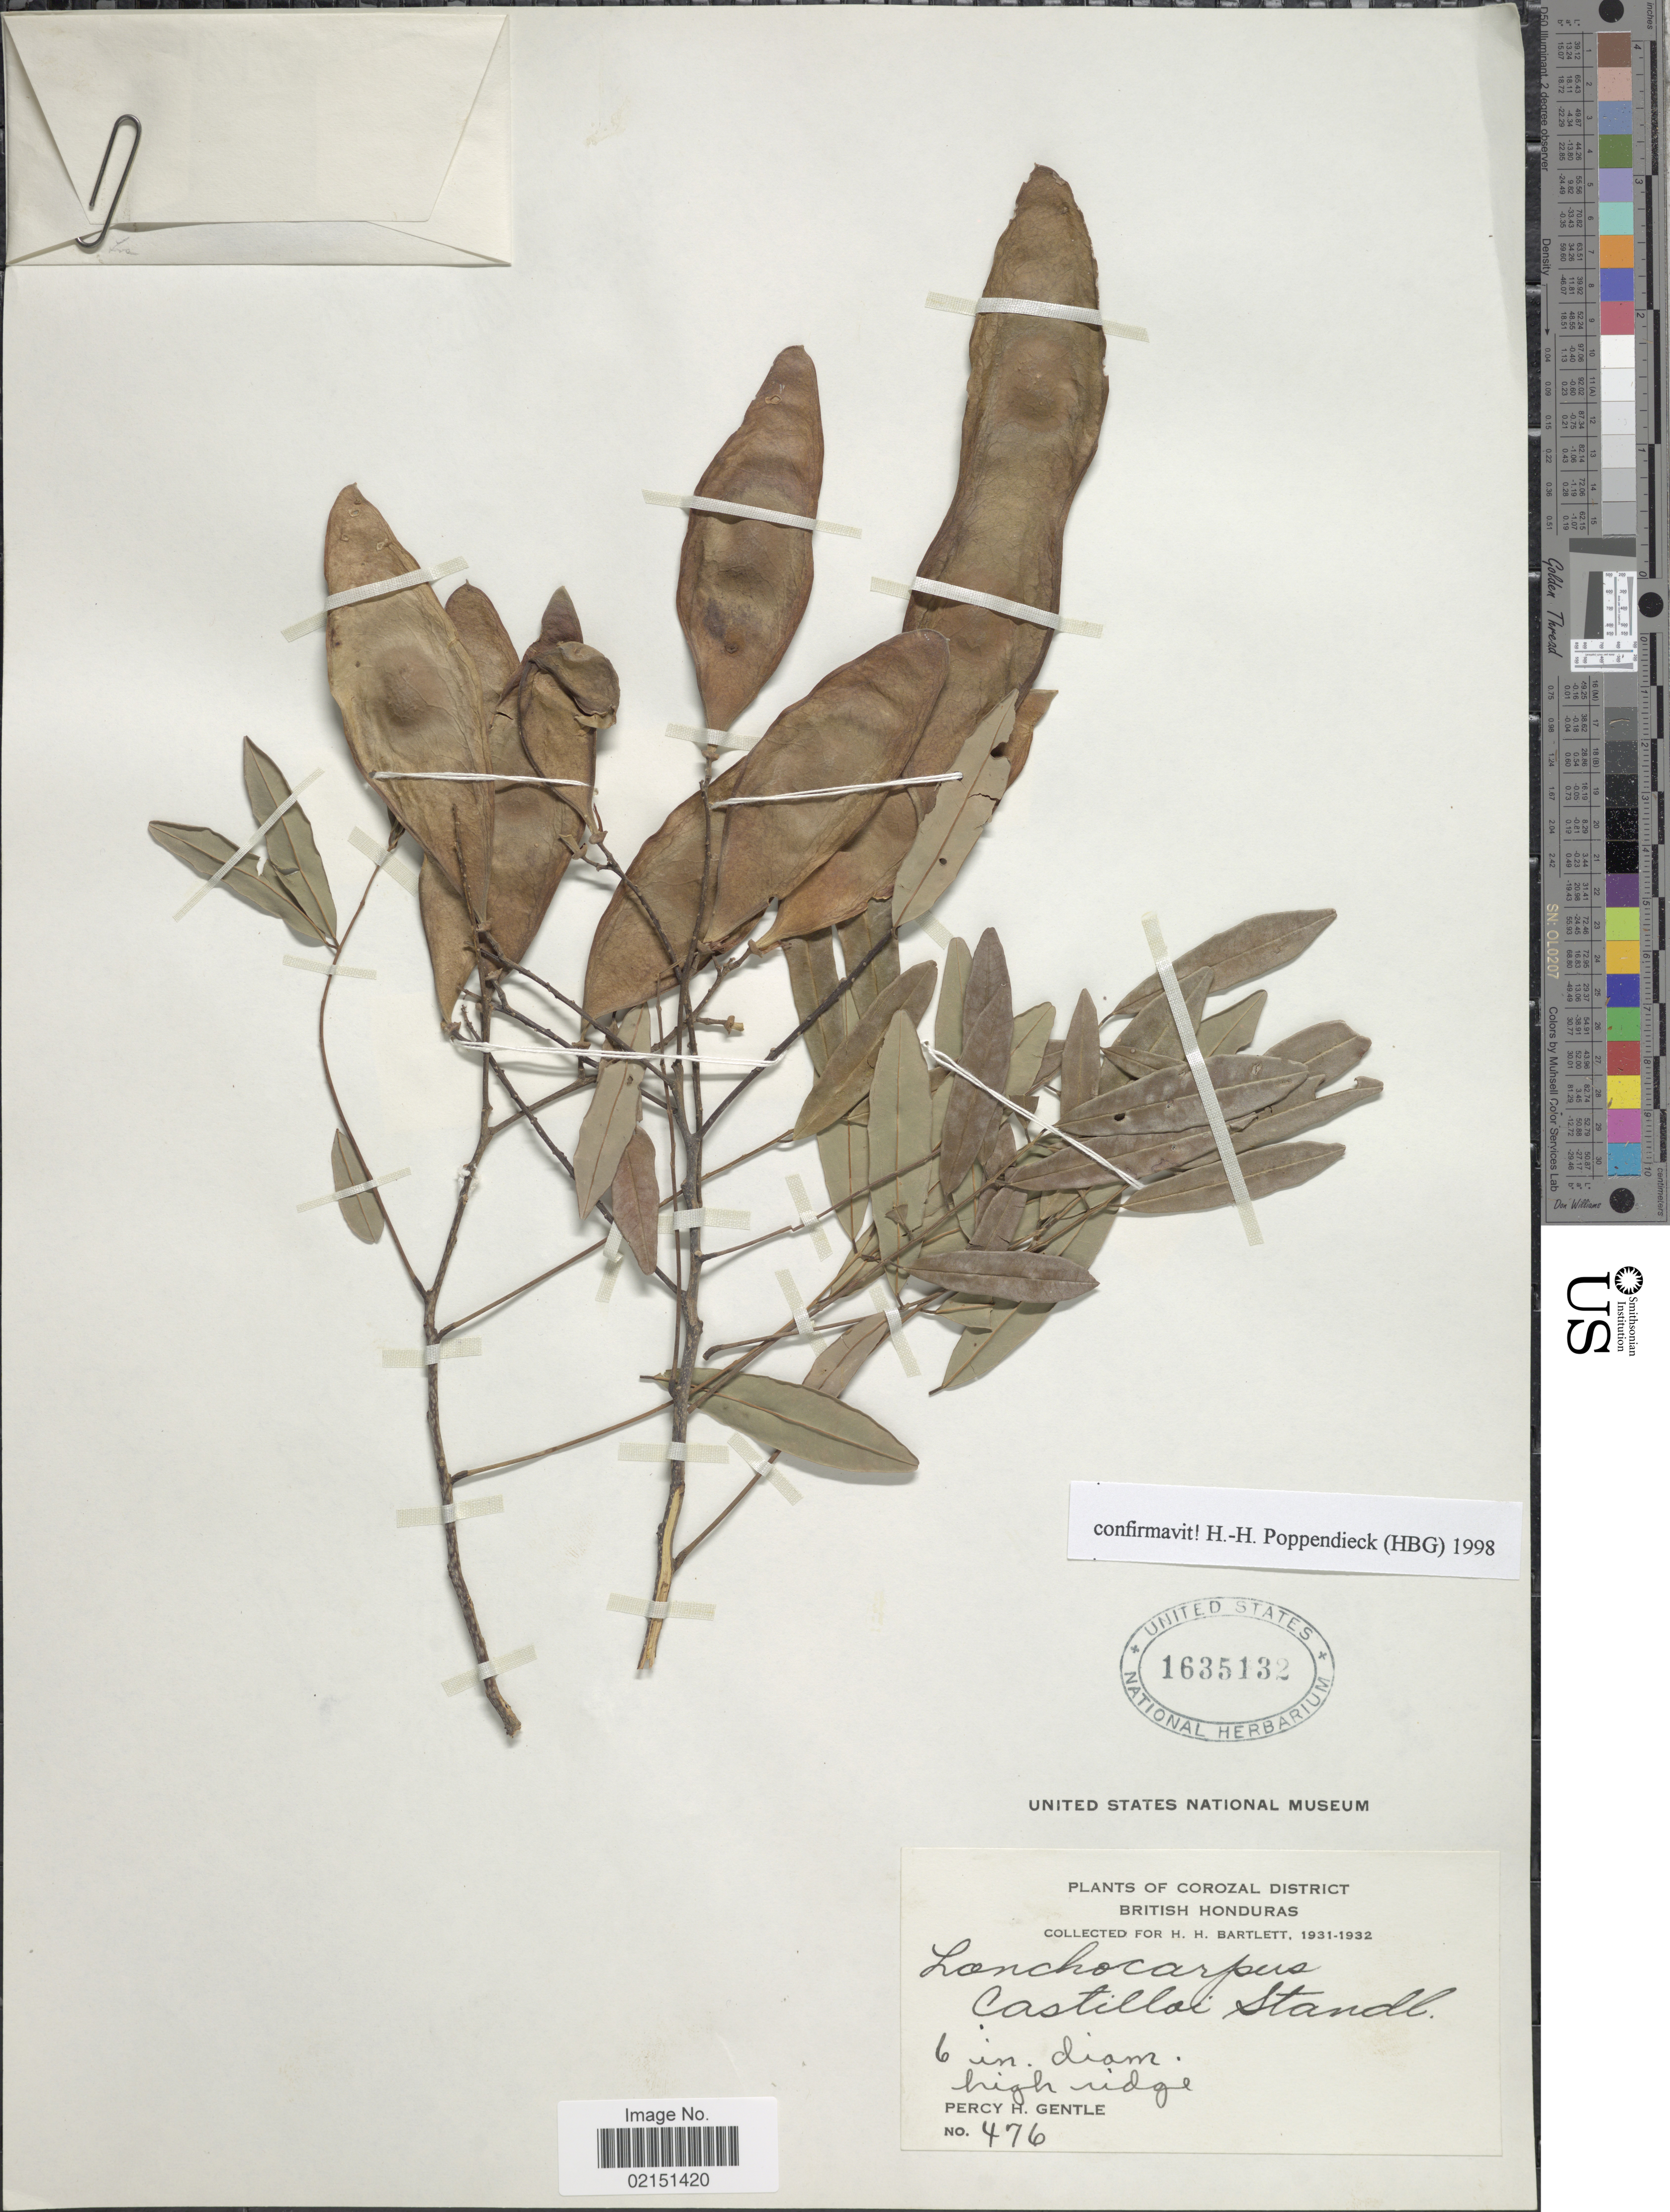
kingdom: Plantae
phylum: Tracheophyta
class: Magnoliopsida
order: Fabales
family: Fabaceae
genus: Lonchocarpus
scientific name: Lonchocarpus castilloi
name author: Standl.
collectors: P. H. Gentle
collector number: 476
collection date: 1931/1932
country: Belize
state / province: Corozal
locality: Corozal District, British Honduras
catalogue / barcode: US 1635132